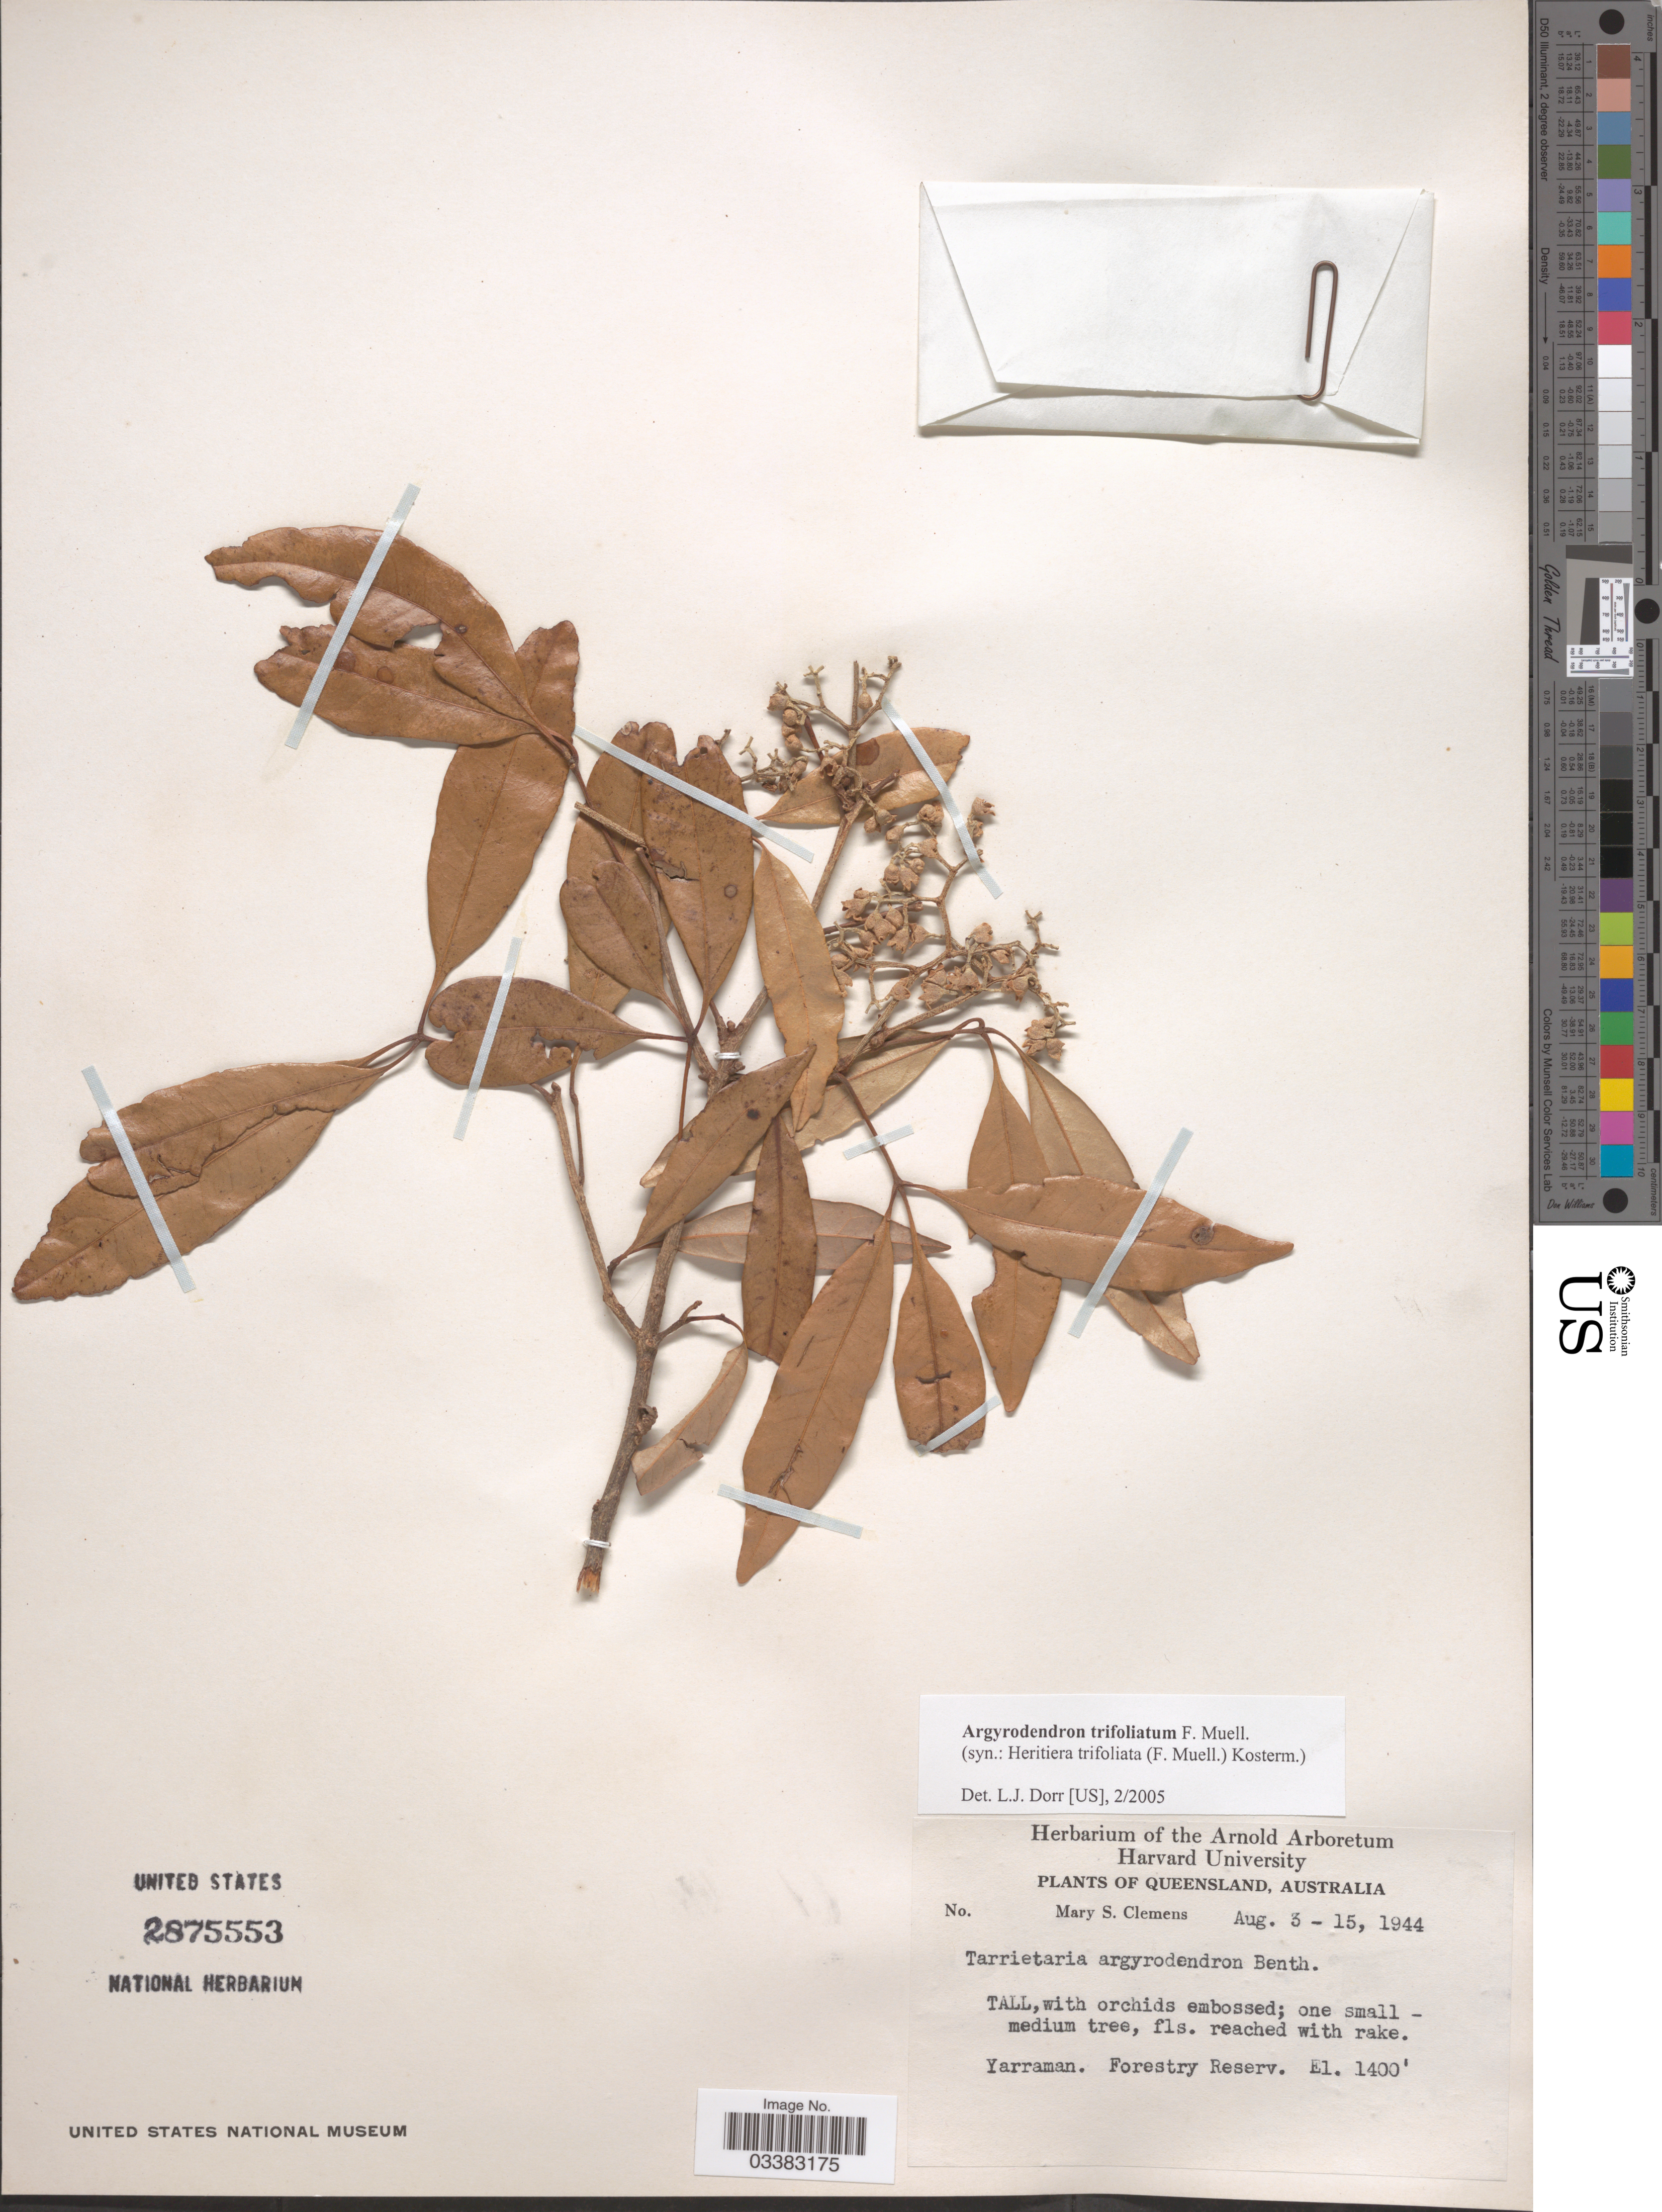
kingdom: Plantae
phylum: Tracheophyta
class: Magnoliopsida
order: Malvales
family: Malvaceae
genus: Argyrodendron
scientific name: Argyrodendron trifoliolatum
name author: F. Muell.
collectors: M. S. Clemens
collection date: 1944-08-03/1944-08-15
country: Australia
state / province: Queensland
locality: Yarraman. Forestry Reserv.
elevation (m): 427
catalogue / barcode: US 2875553